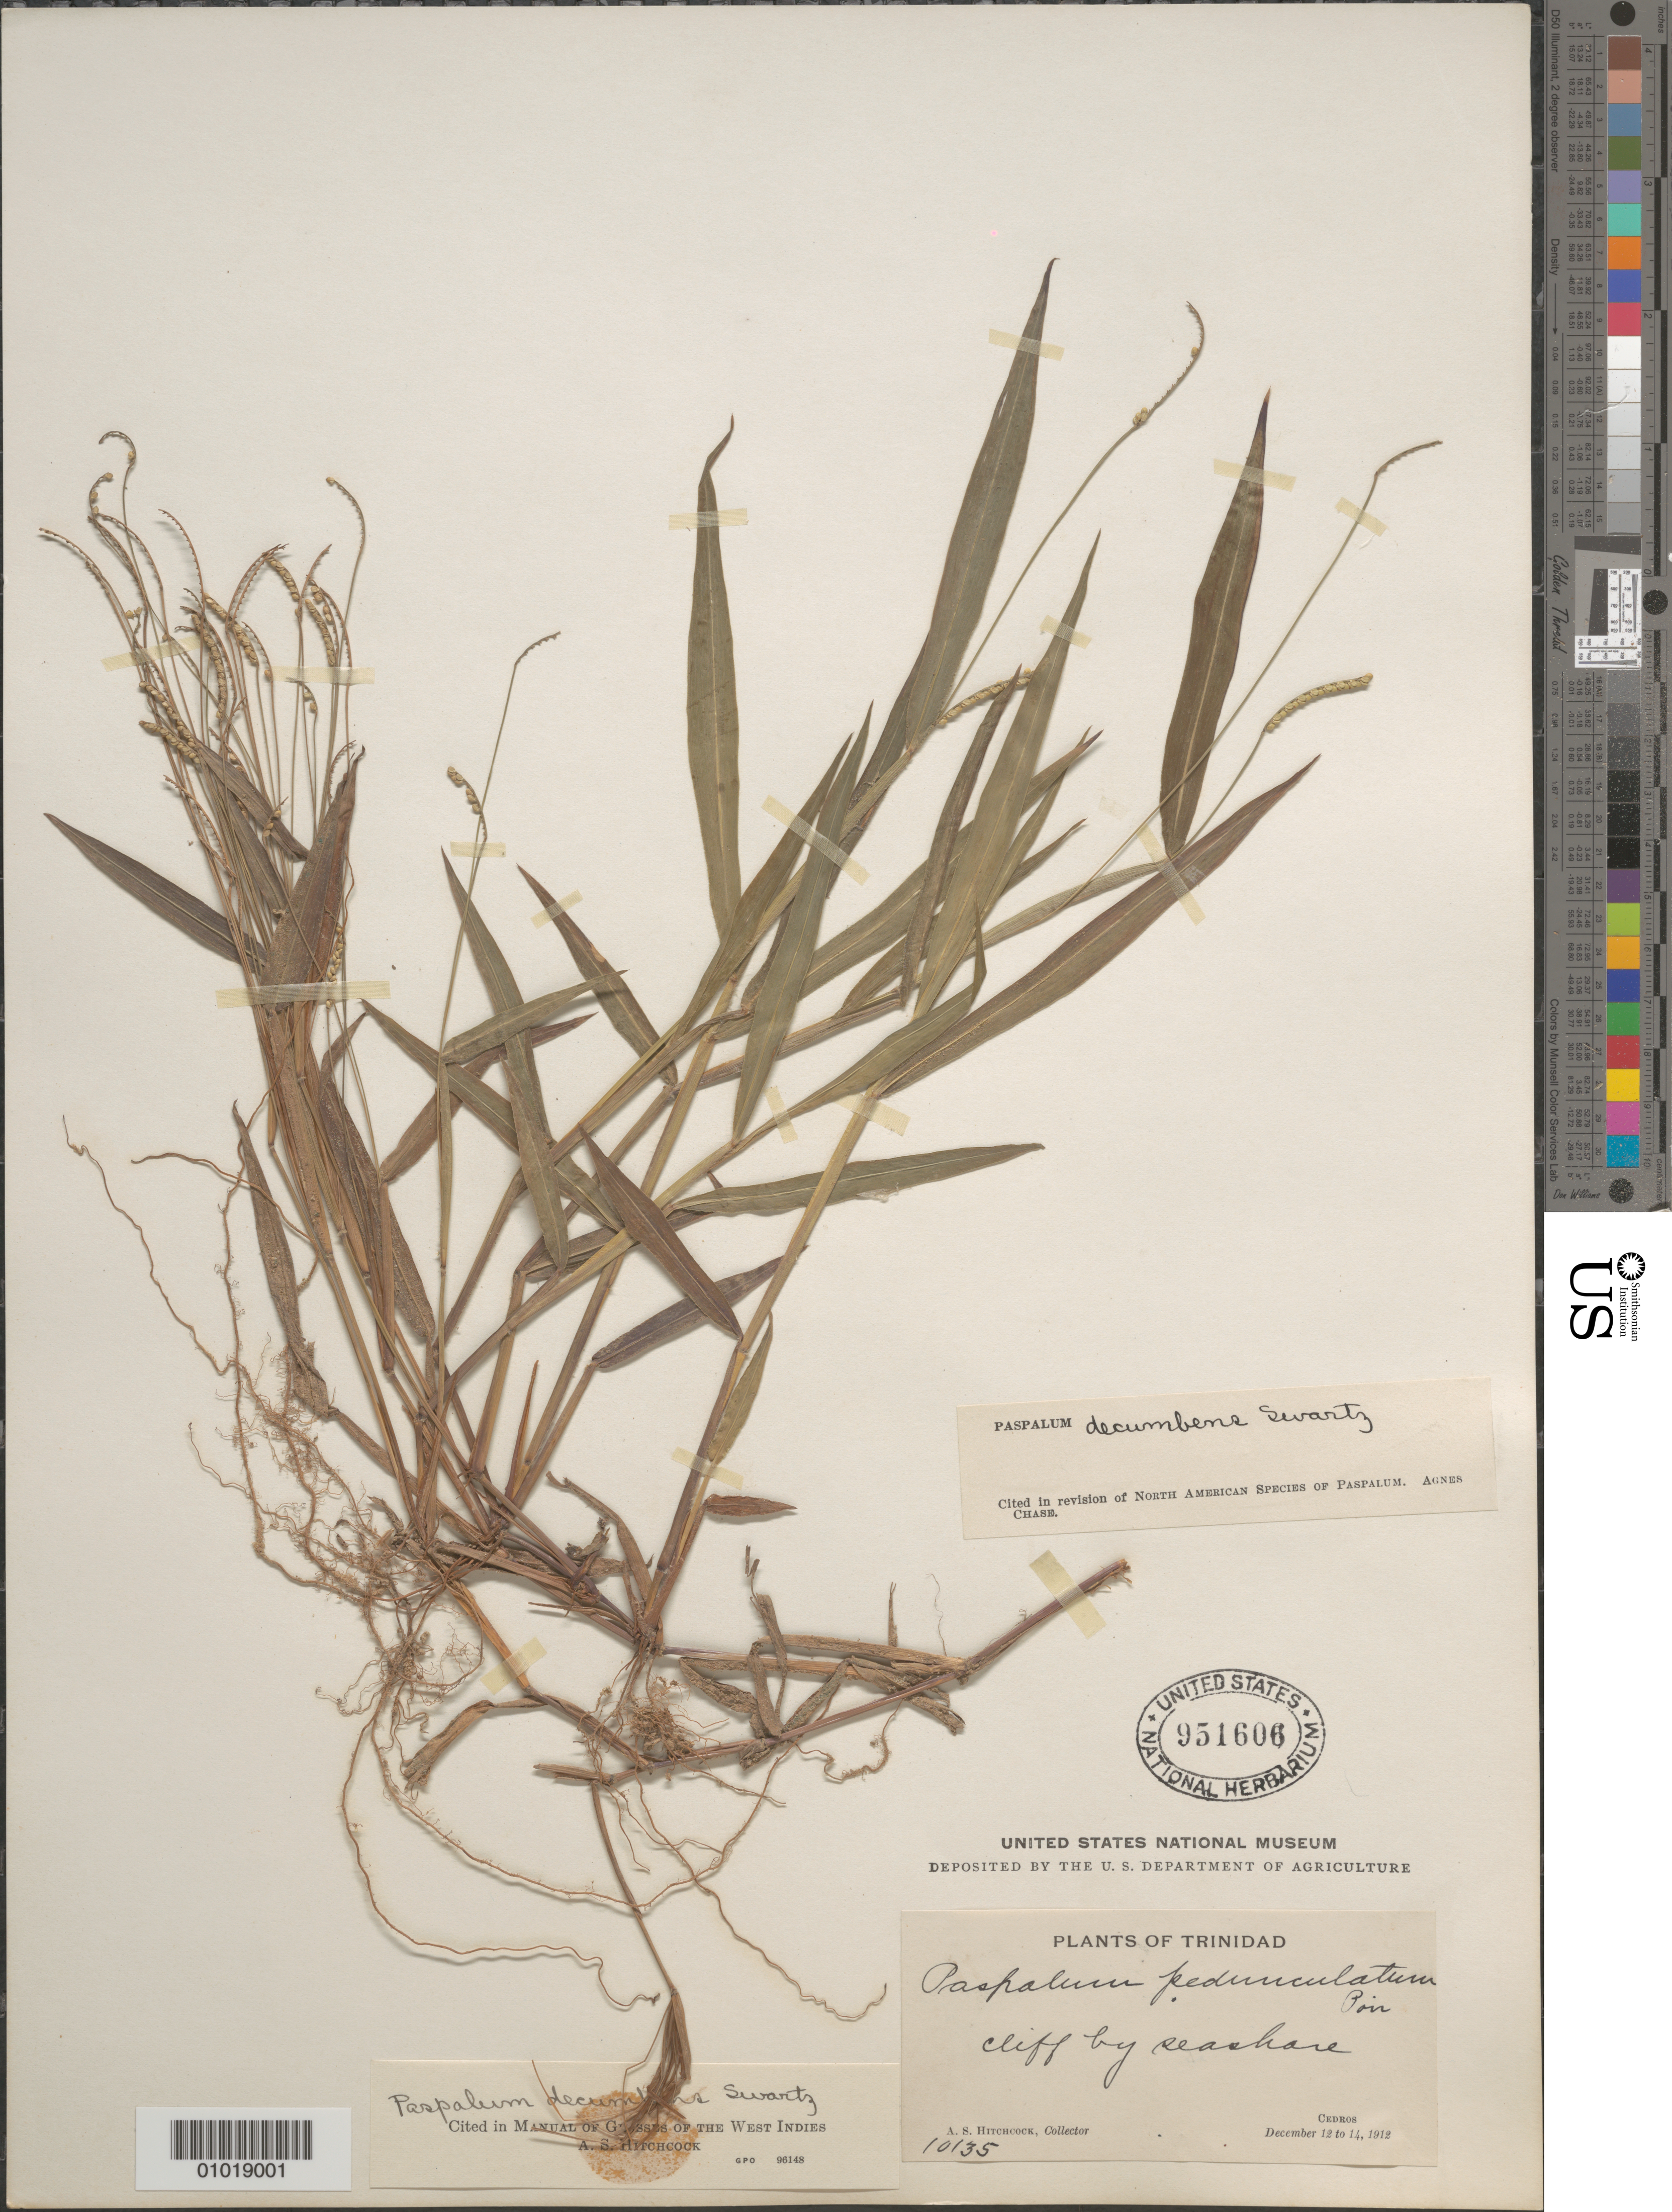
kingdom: Plantae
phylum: Tracheophyta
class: Liliopsida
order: Poales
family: Poaceae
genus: Paspalum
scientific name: Paspalum decumbens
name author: Sw.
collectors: A. S. Hitchcock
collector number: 10135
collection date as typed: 12 Dec 1912 to 14 Dec 1912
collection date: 1912-12-12/1912-12-14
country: Trinidad and Tobago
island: Trinidad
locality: Cedros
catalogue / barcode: US 951606